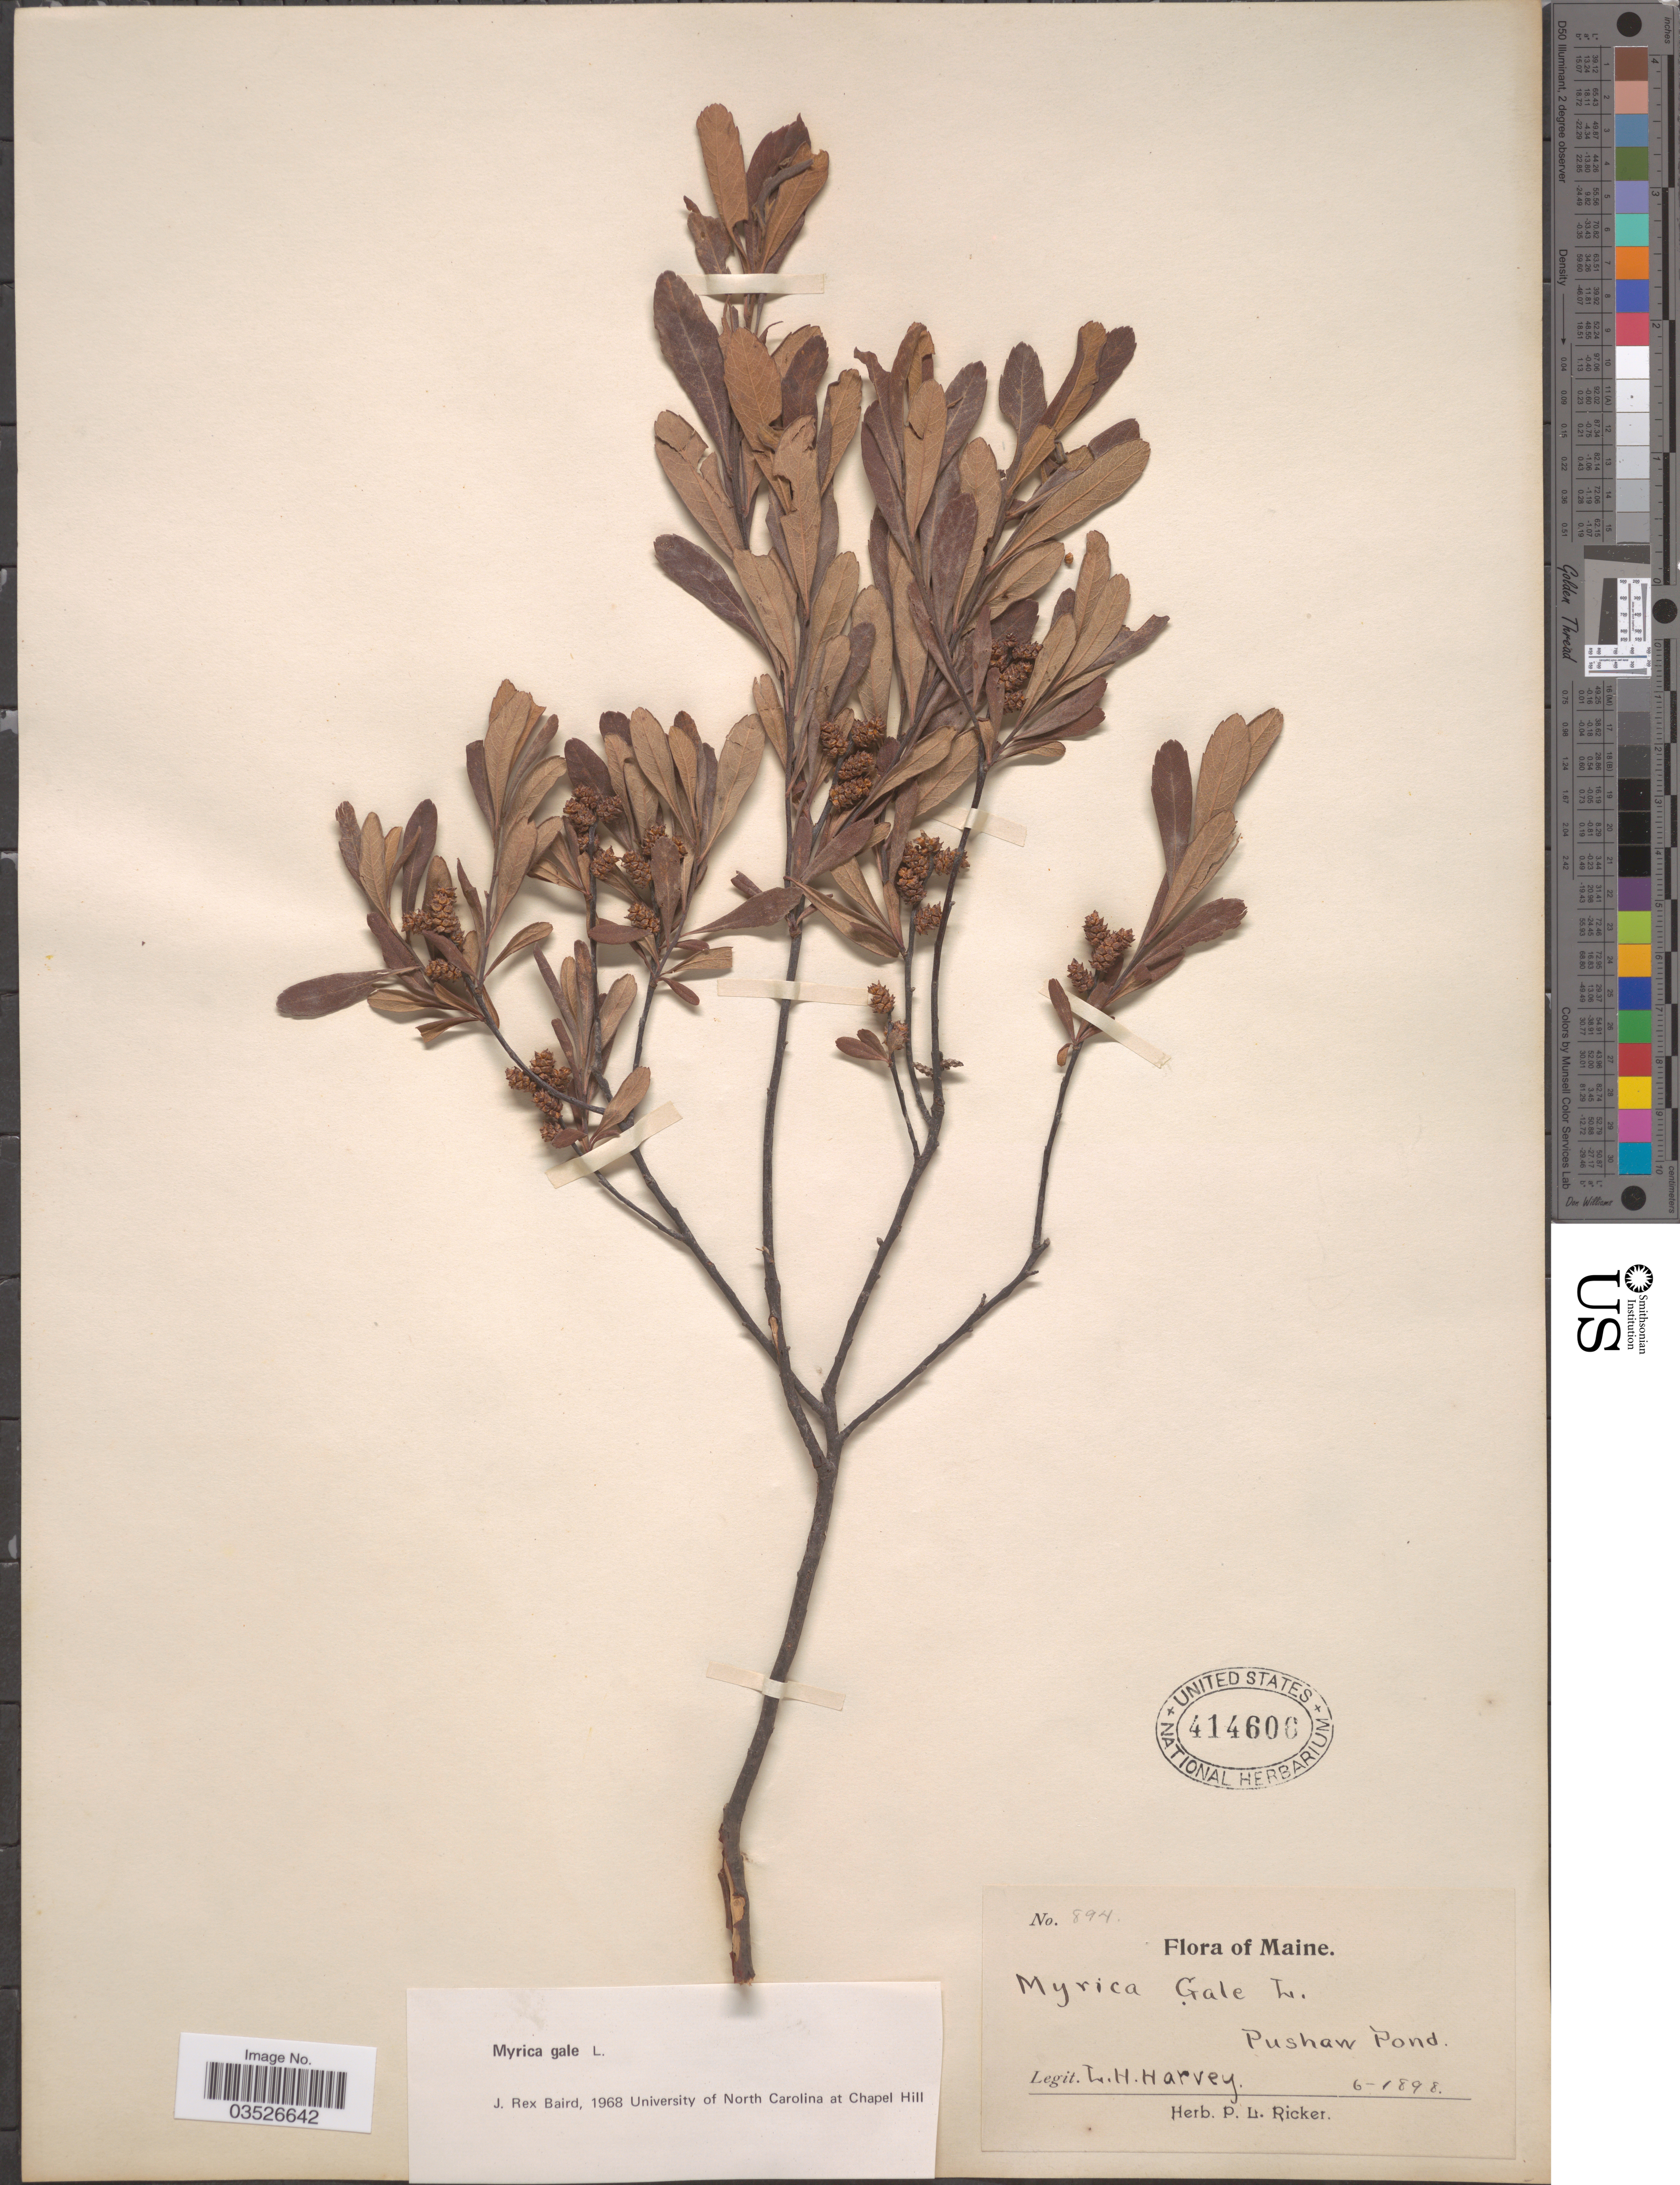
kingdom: Plantae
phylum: Tracheophyta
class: Magnoliopsida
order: Fagales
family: Myricaceae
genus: Myrica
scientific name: Myrica gale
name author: L.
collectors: L. H. Harvey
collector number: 894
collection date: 1898-09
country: United States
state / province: Maine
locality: Pushaw Pond.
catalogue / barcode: US 414606